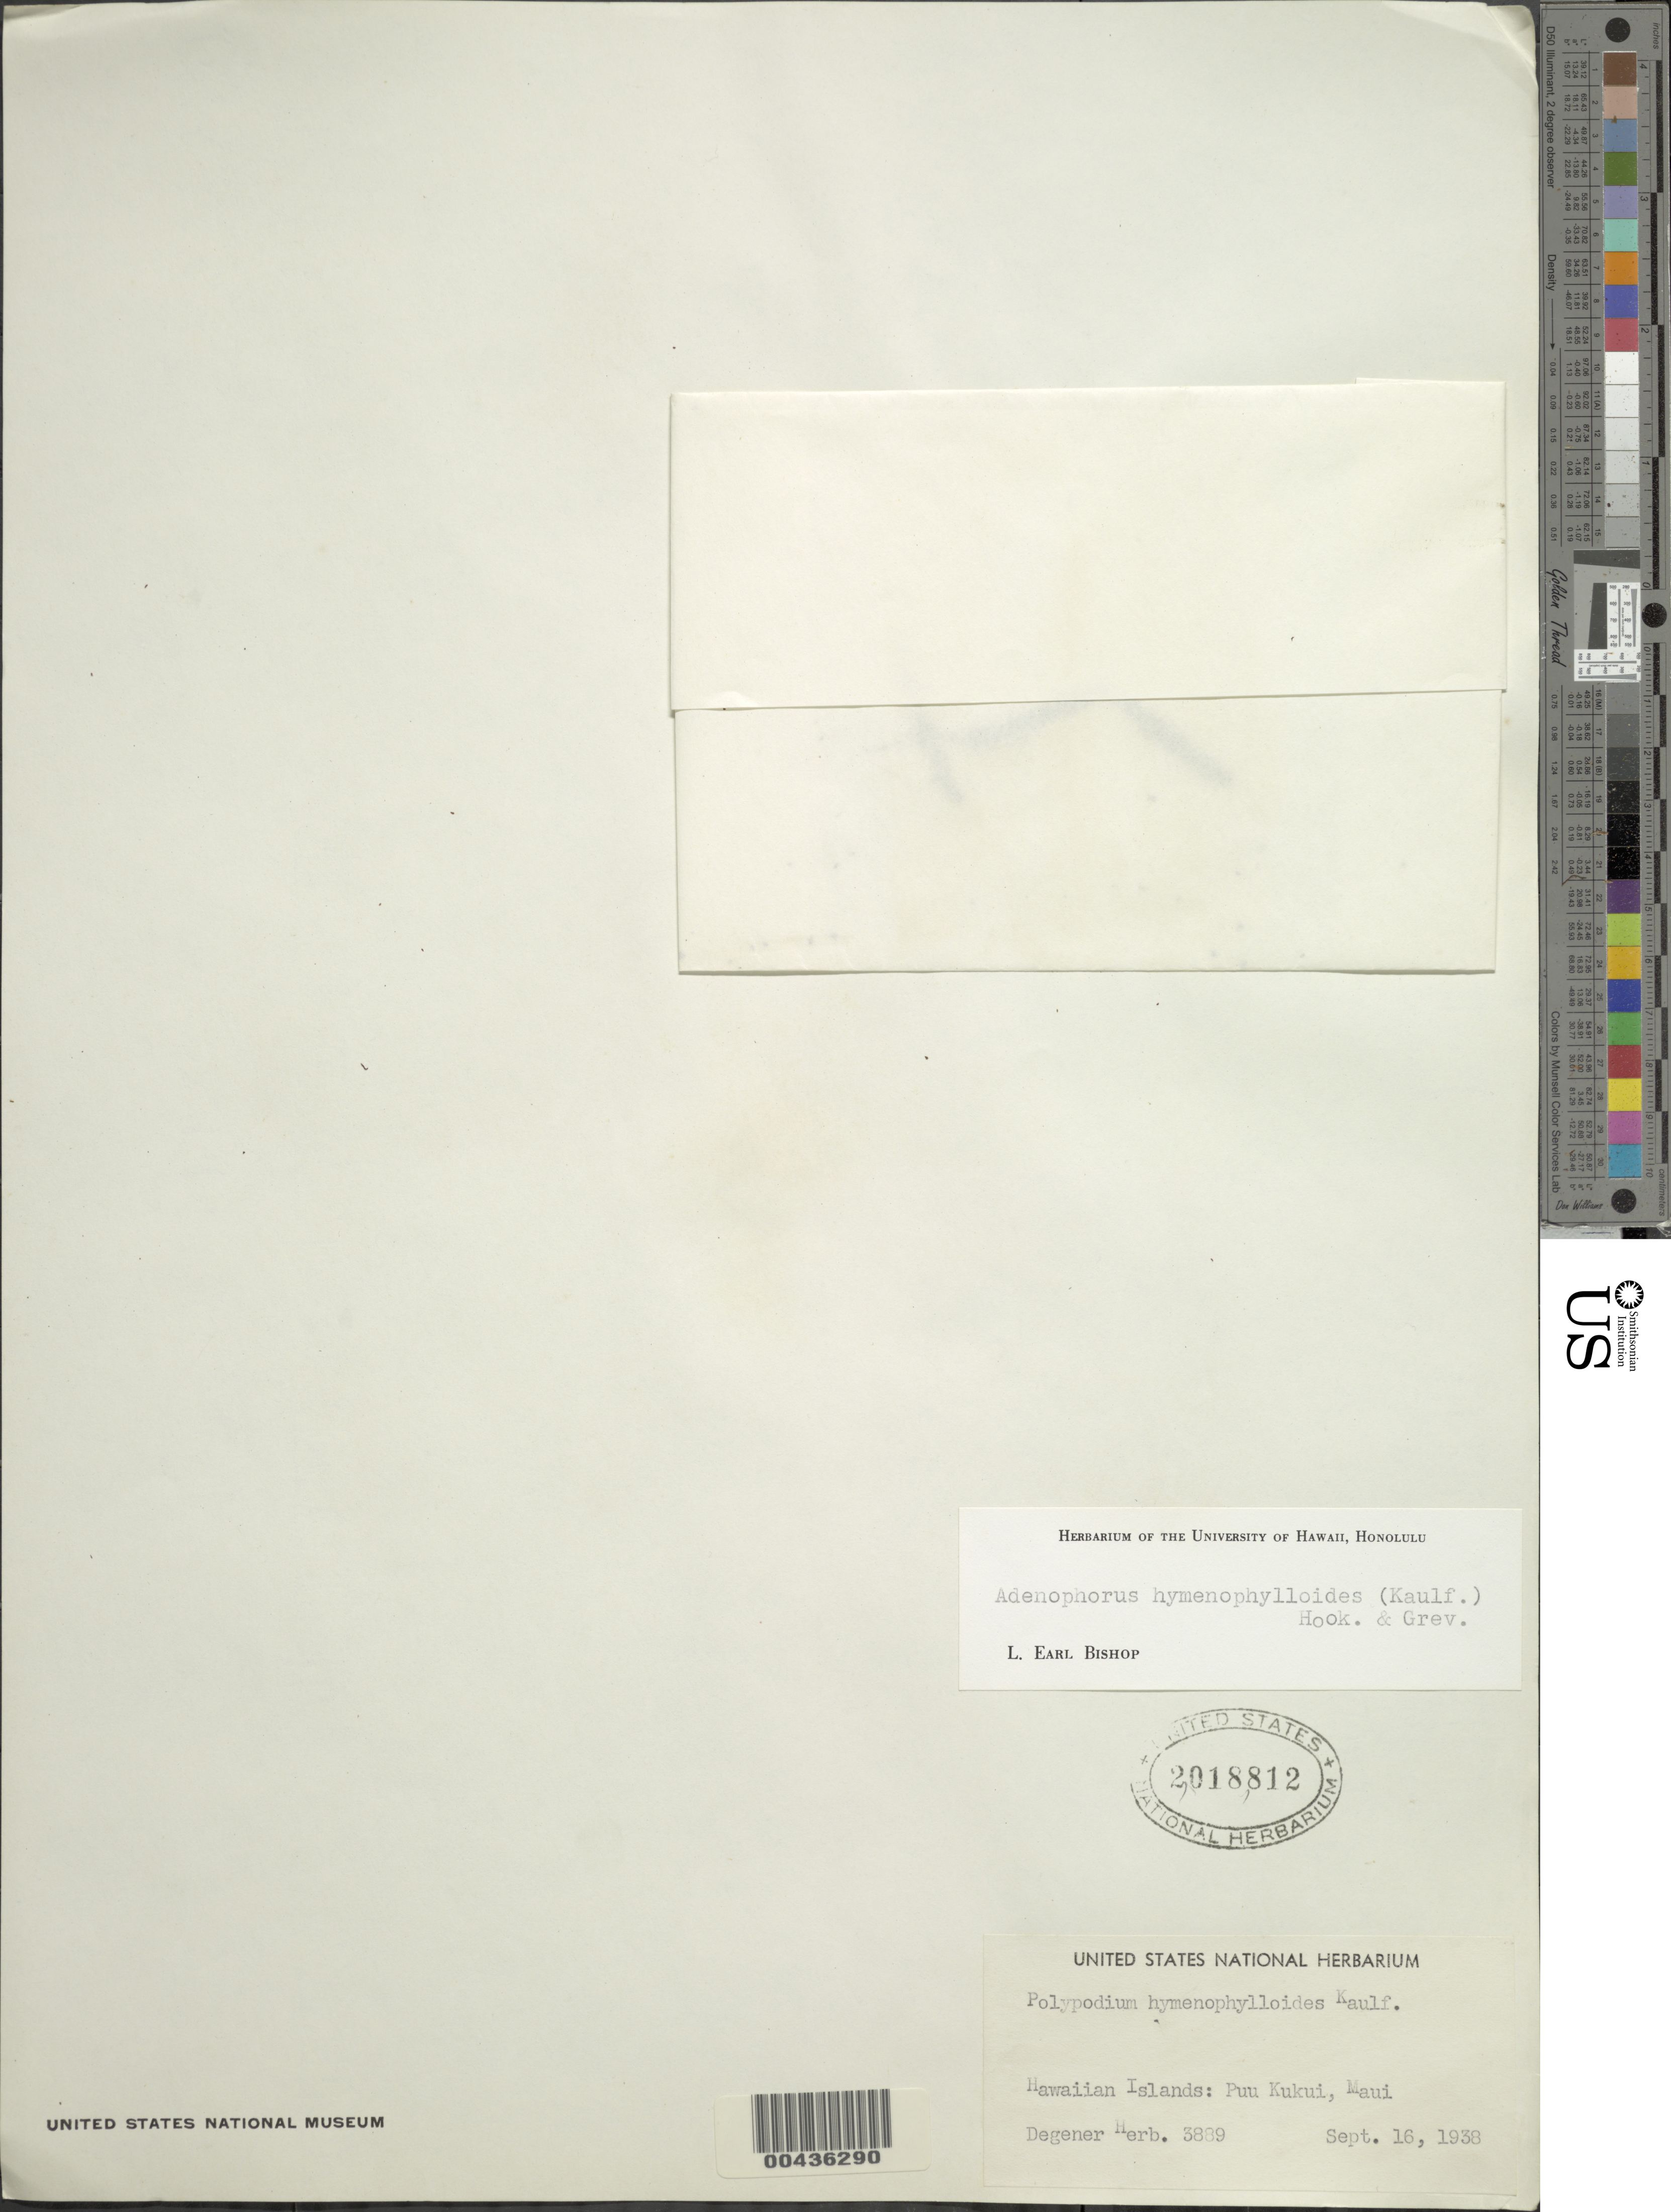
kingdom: Plantae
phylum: Tracheophyta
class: Polypodiopsida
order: Polypodiales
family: Polypodiaceae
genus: Adenophorus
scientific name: Adenophorus hymenophylloides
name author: (Kaulf.) Hook. & Grev.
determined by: Bishop, L. E.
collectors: O. Degener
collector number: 3889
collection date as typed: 16 Sep 1938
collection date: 1938-09-16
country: United States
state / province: Hawaii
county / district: Maui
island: Maui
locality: Puu Kukui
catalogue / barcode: US 2018812